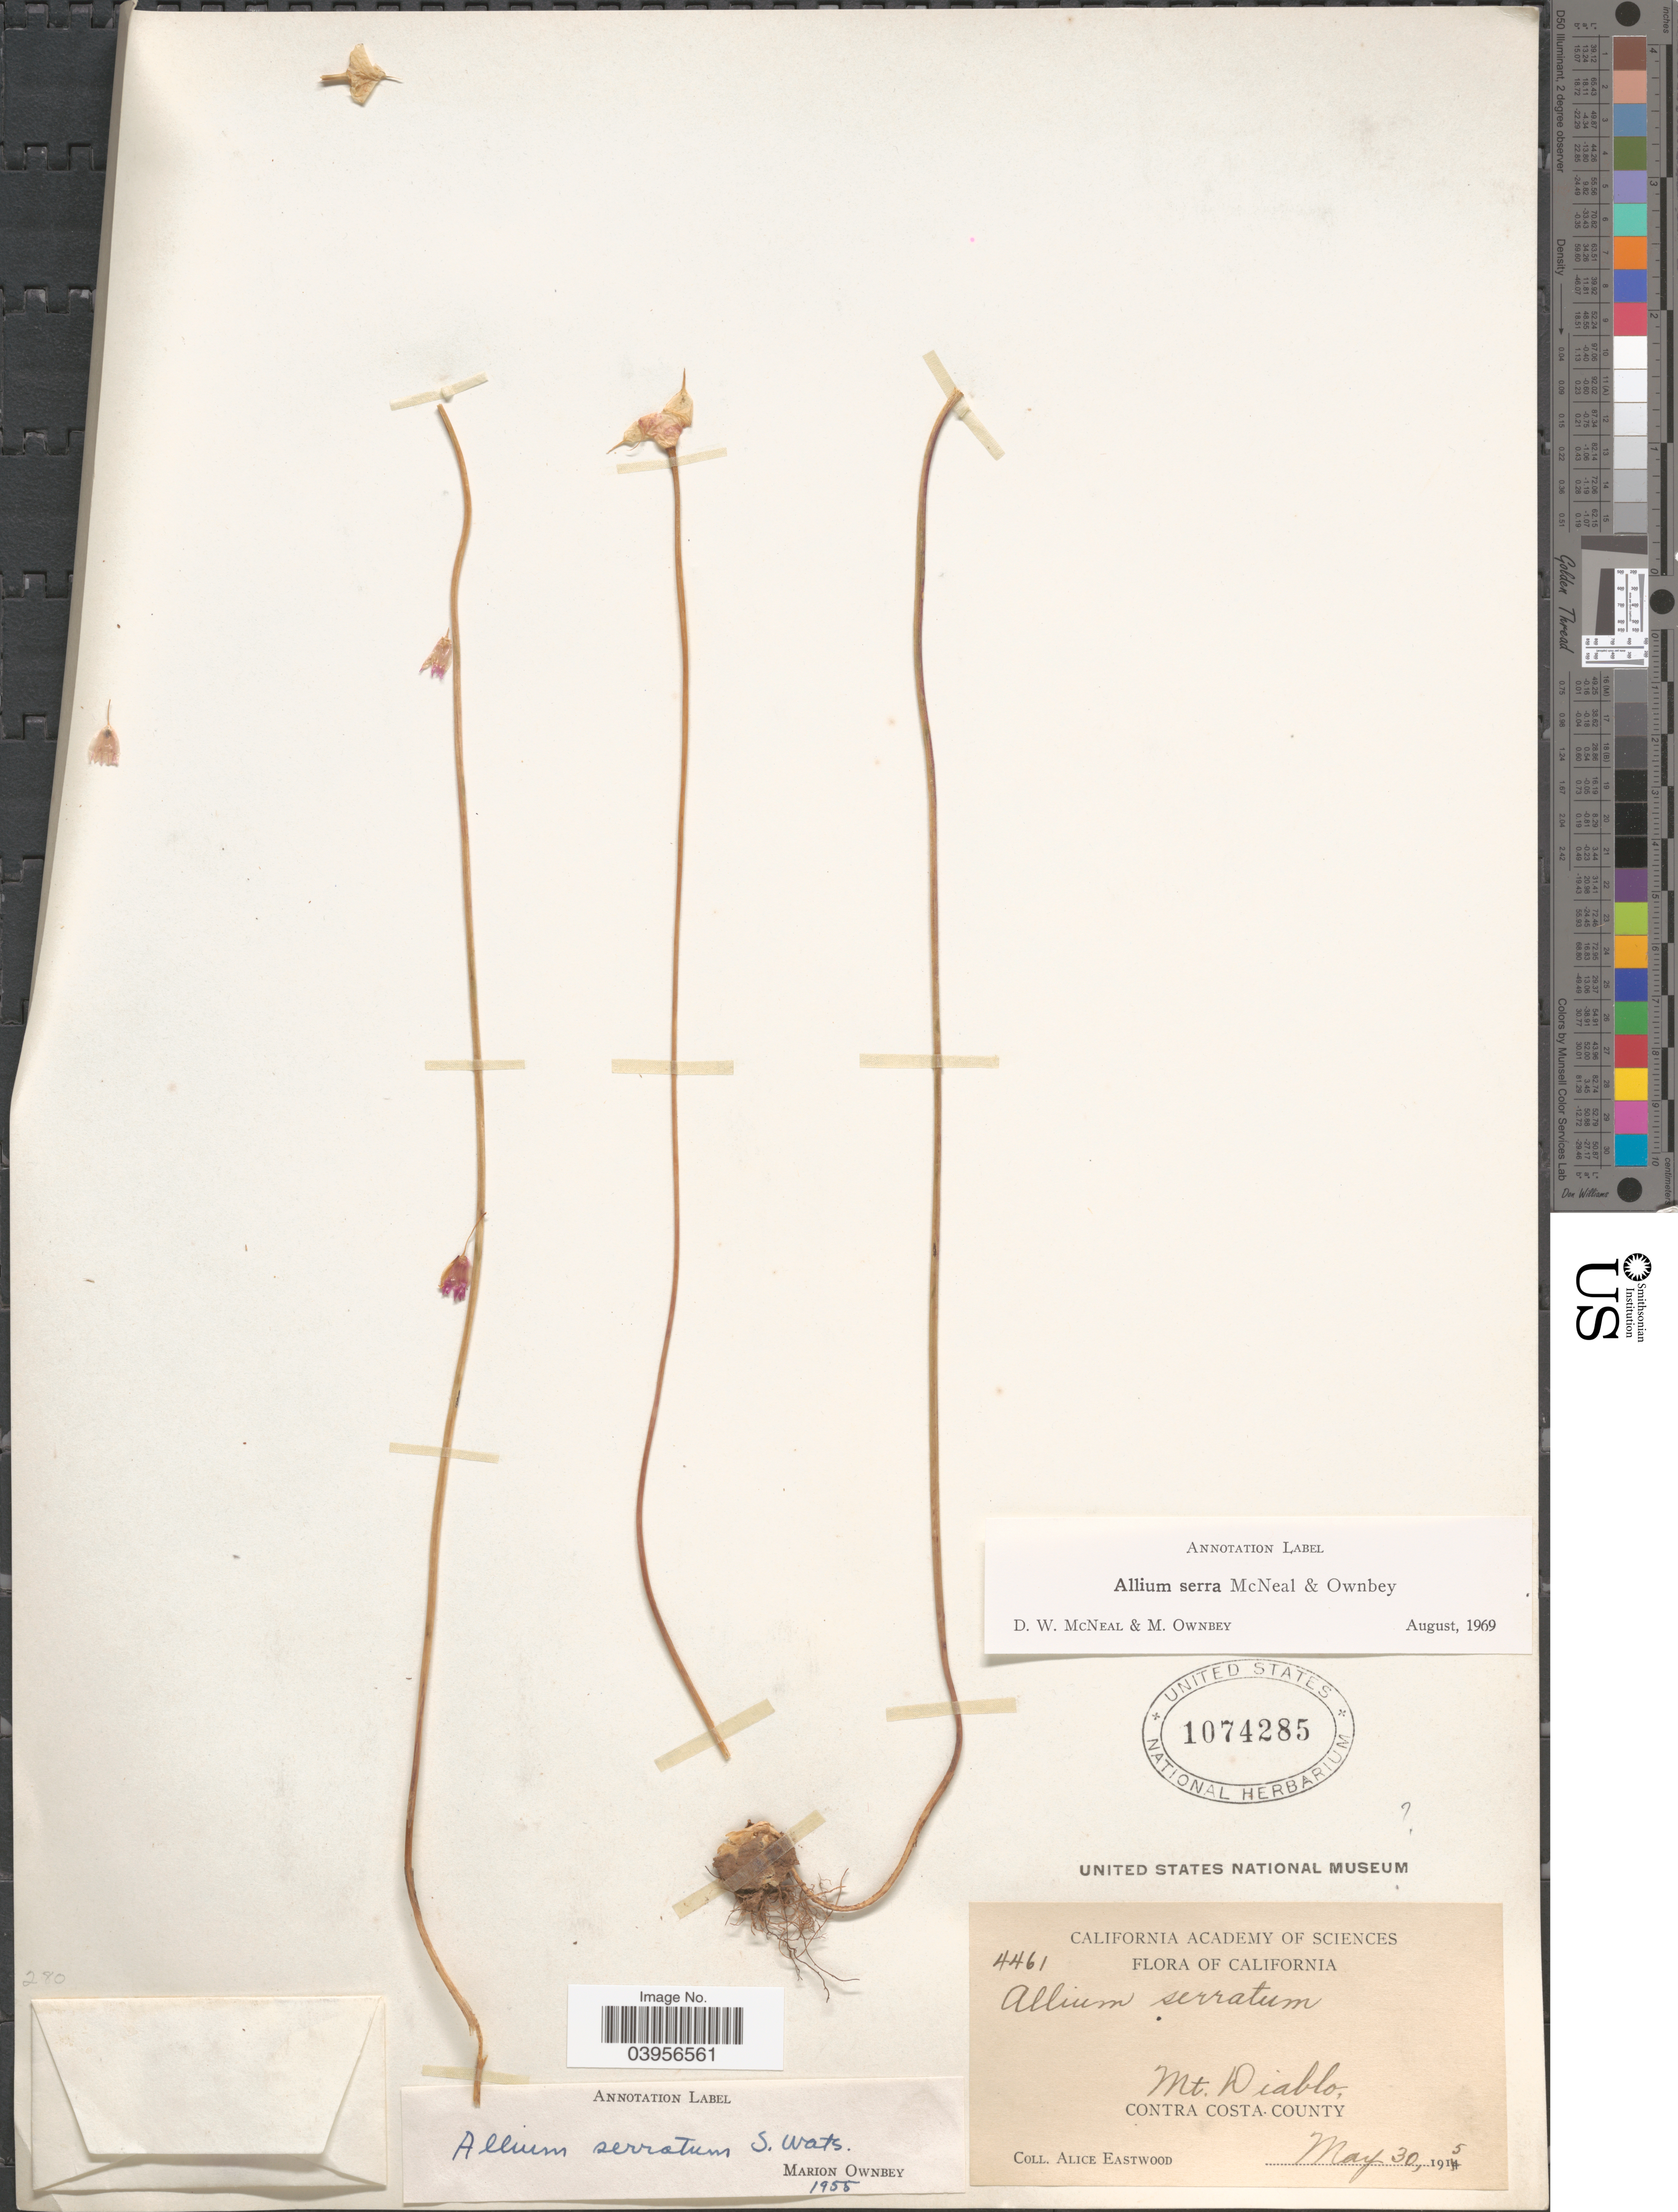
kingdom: Plantae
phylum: Tracheophyta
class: Liliopsida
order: Asparagales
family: Amaryllidaceae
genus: Allium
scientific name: Allium serra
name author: McNeal & Ownbey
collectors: A. Eastwood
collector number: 4461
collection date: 1915-05-30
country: United States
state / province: California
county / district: Contra Costa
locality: Mt. Diablo., Contra Costa County.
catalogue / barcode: US 1074285